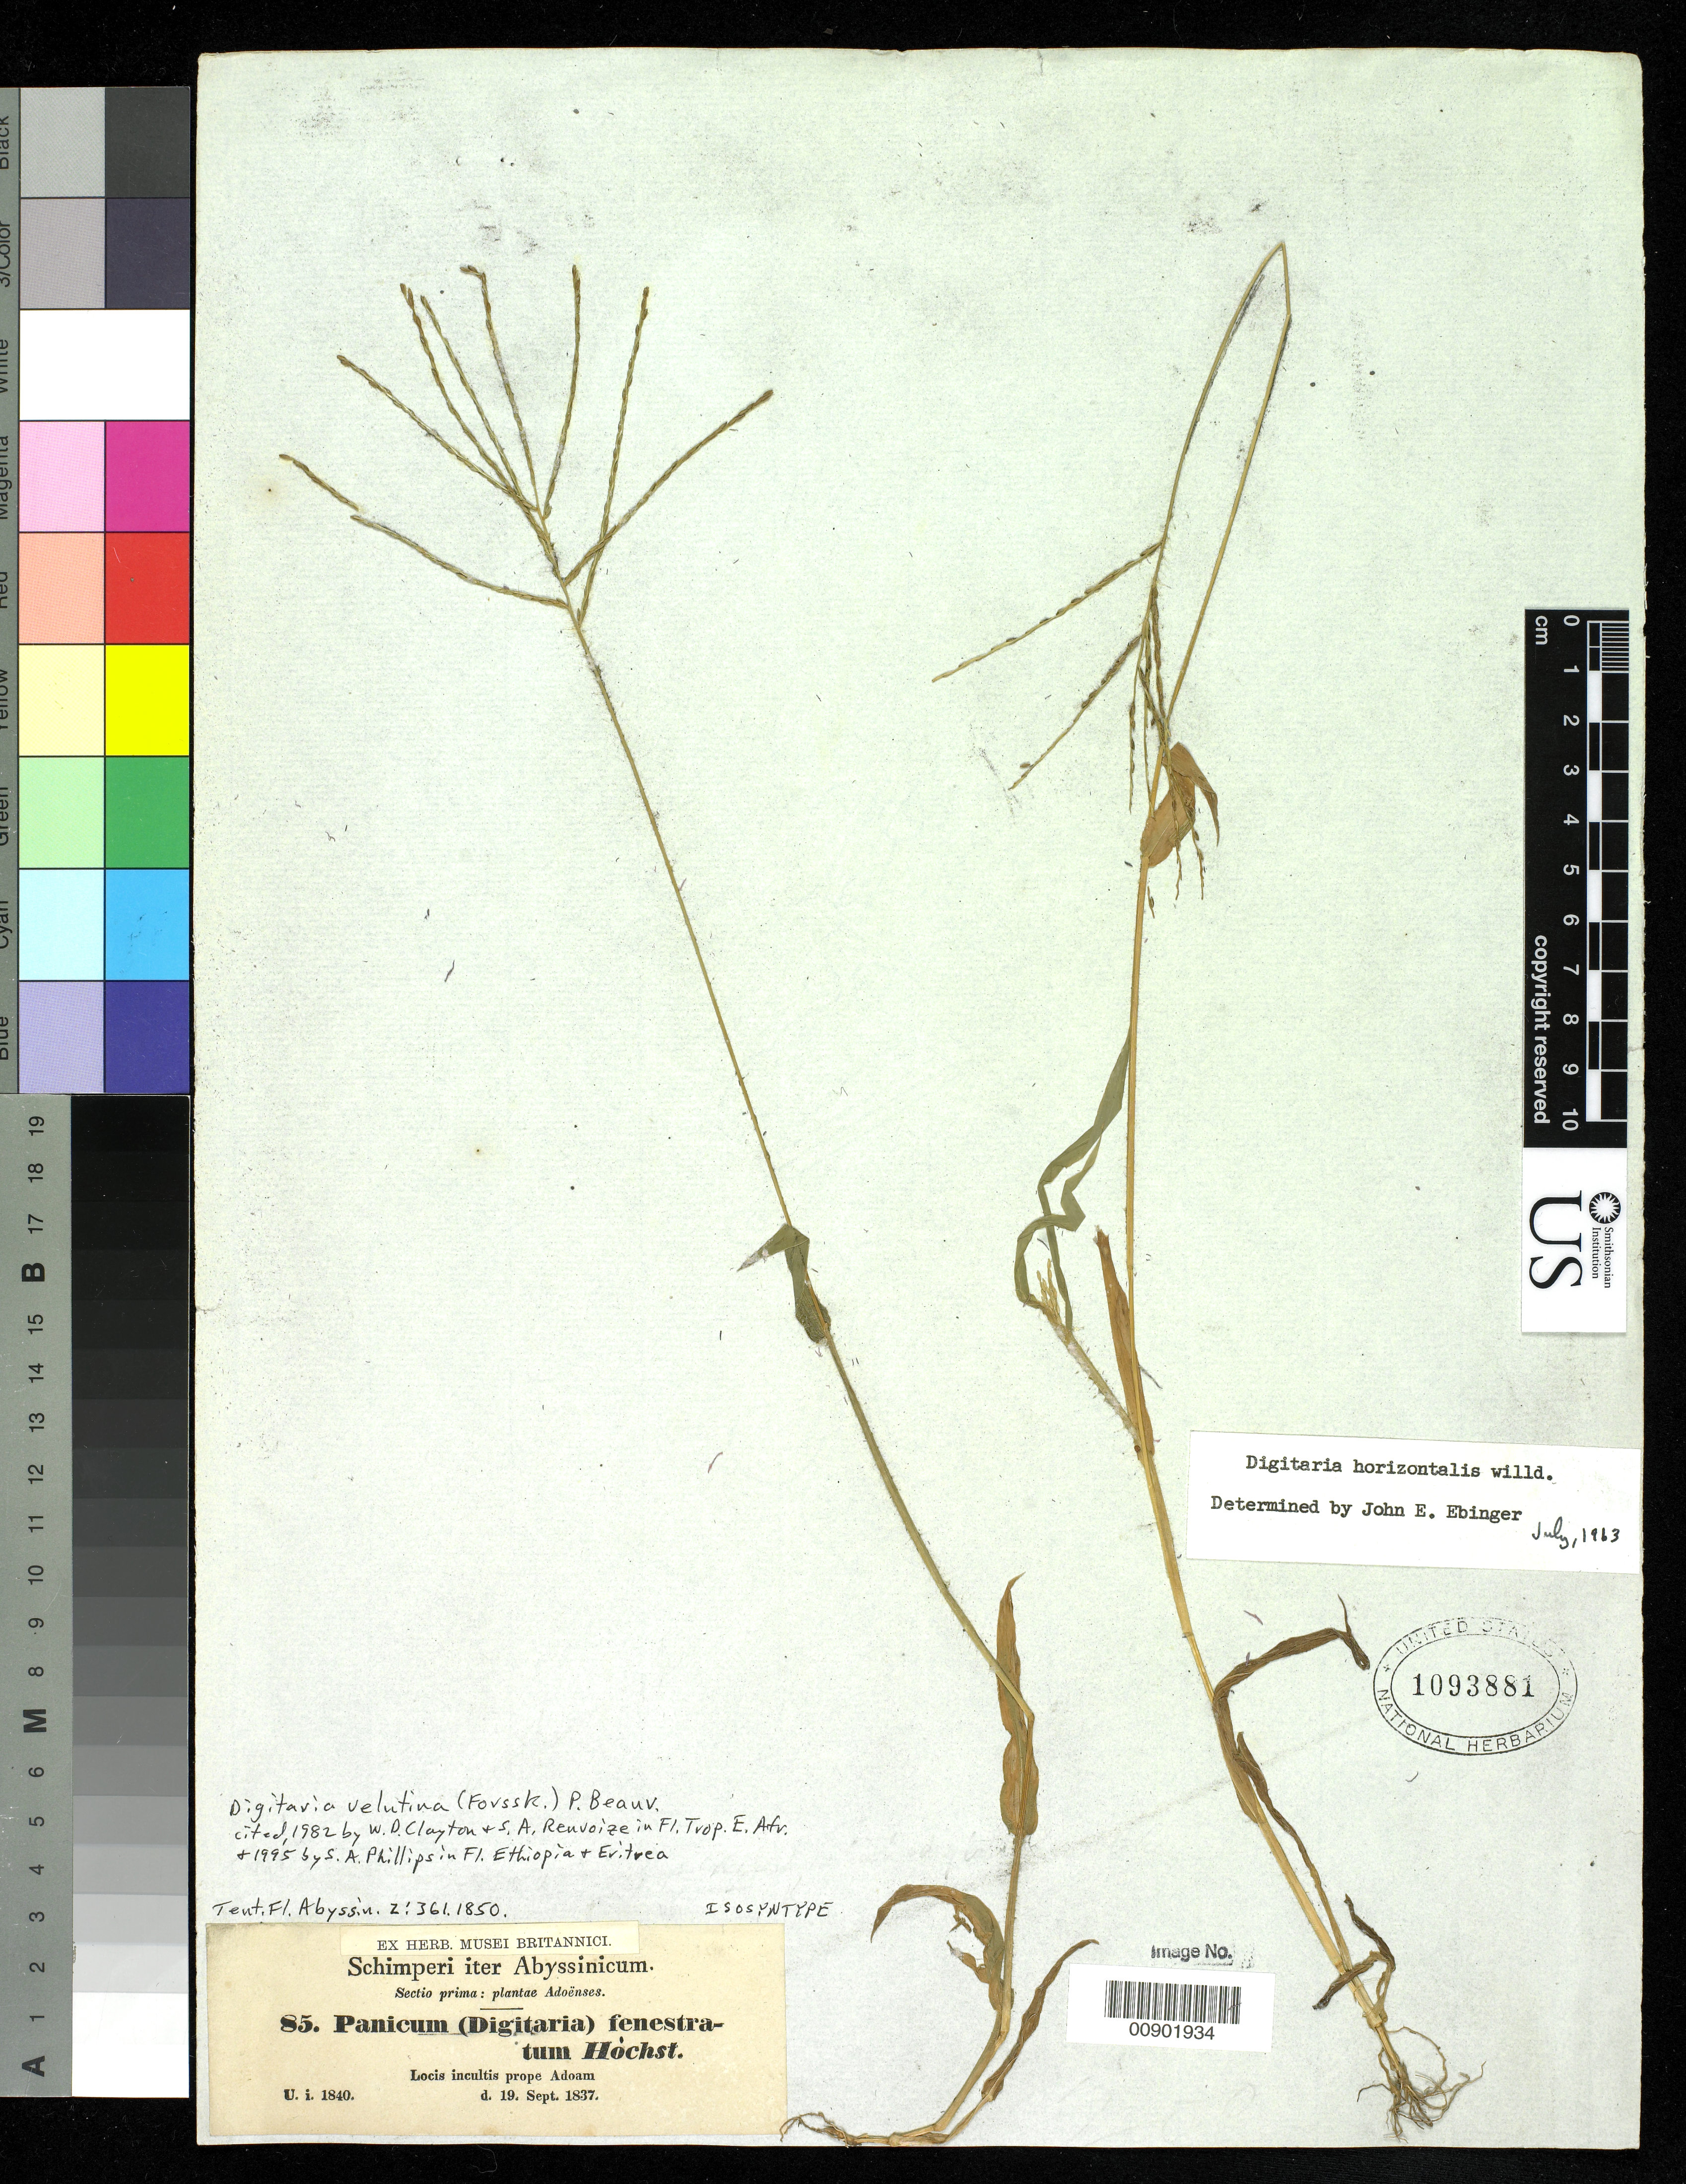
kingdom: Plantae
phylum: Tracheophyta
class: Liliopsida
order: Poales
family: Poaceae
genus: Panicum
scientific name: Panicum fenestratum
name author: Hochst. ex A. Rich.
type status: Isolectotype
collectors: G. W. Schimper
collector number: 85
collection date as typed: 19 Sep 1837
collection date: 1837-09-19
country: Ethiopia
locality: Locis incultis prope Adoam. Adoua Adoam.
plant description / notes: Currently accepted name as cited by W.D. Clayton & S.A. Renvoize in Fl. Trop. E. Africa (1982) & by S.A. Phillips in Fl. Ethiopia & Eritrea (1995).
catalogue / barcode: US 1093881